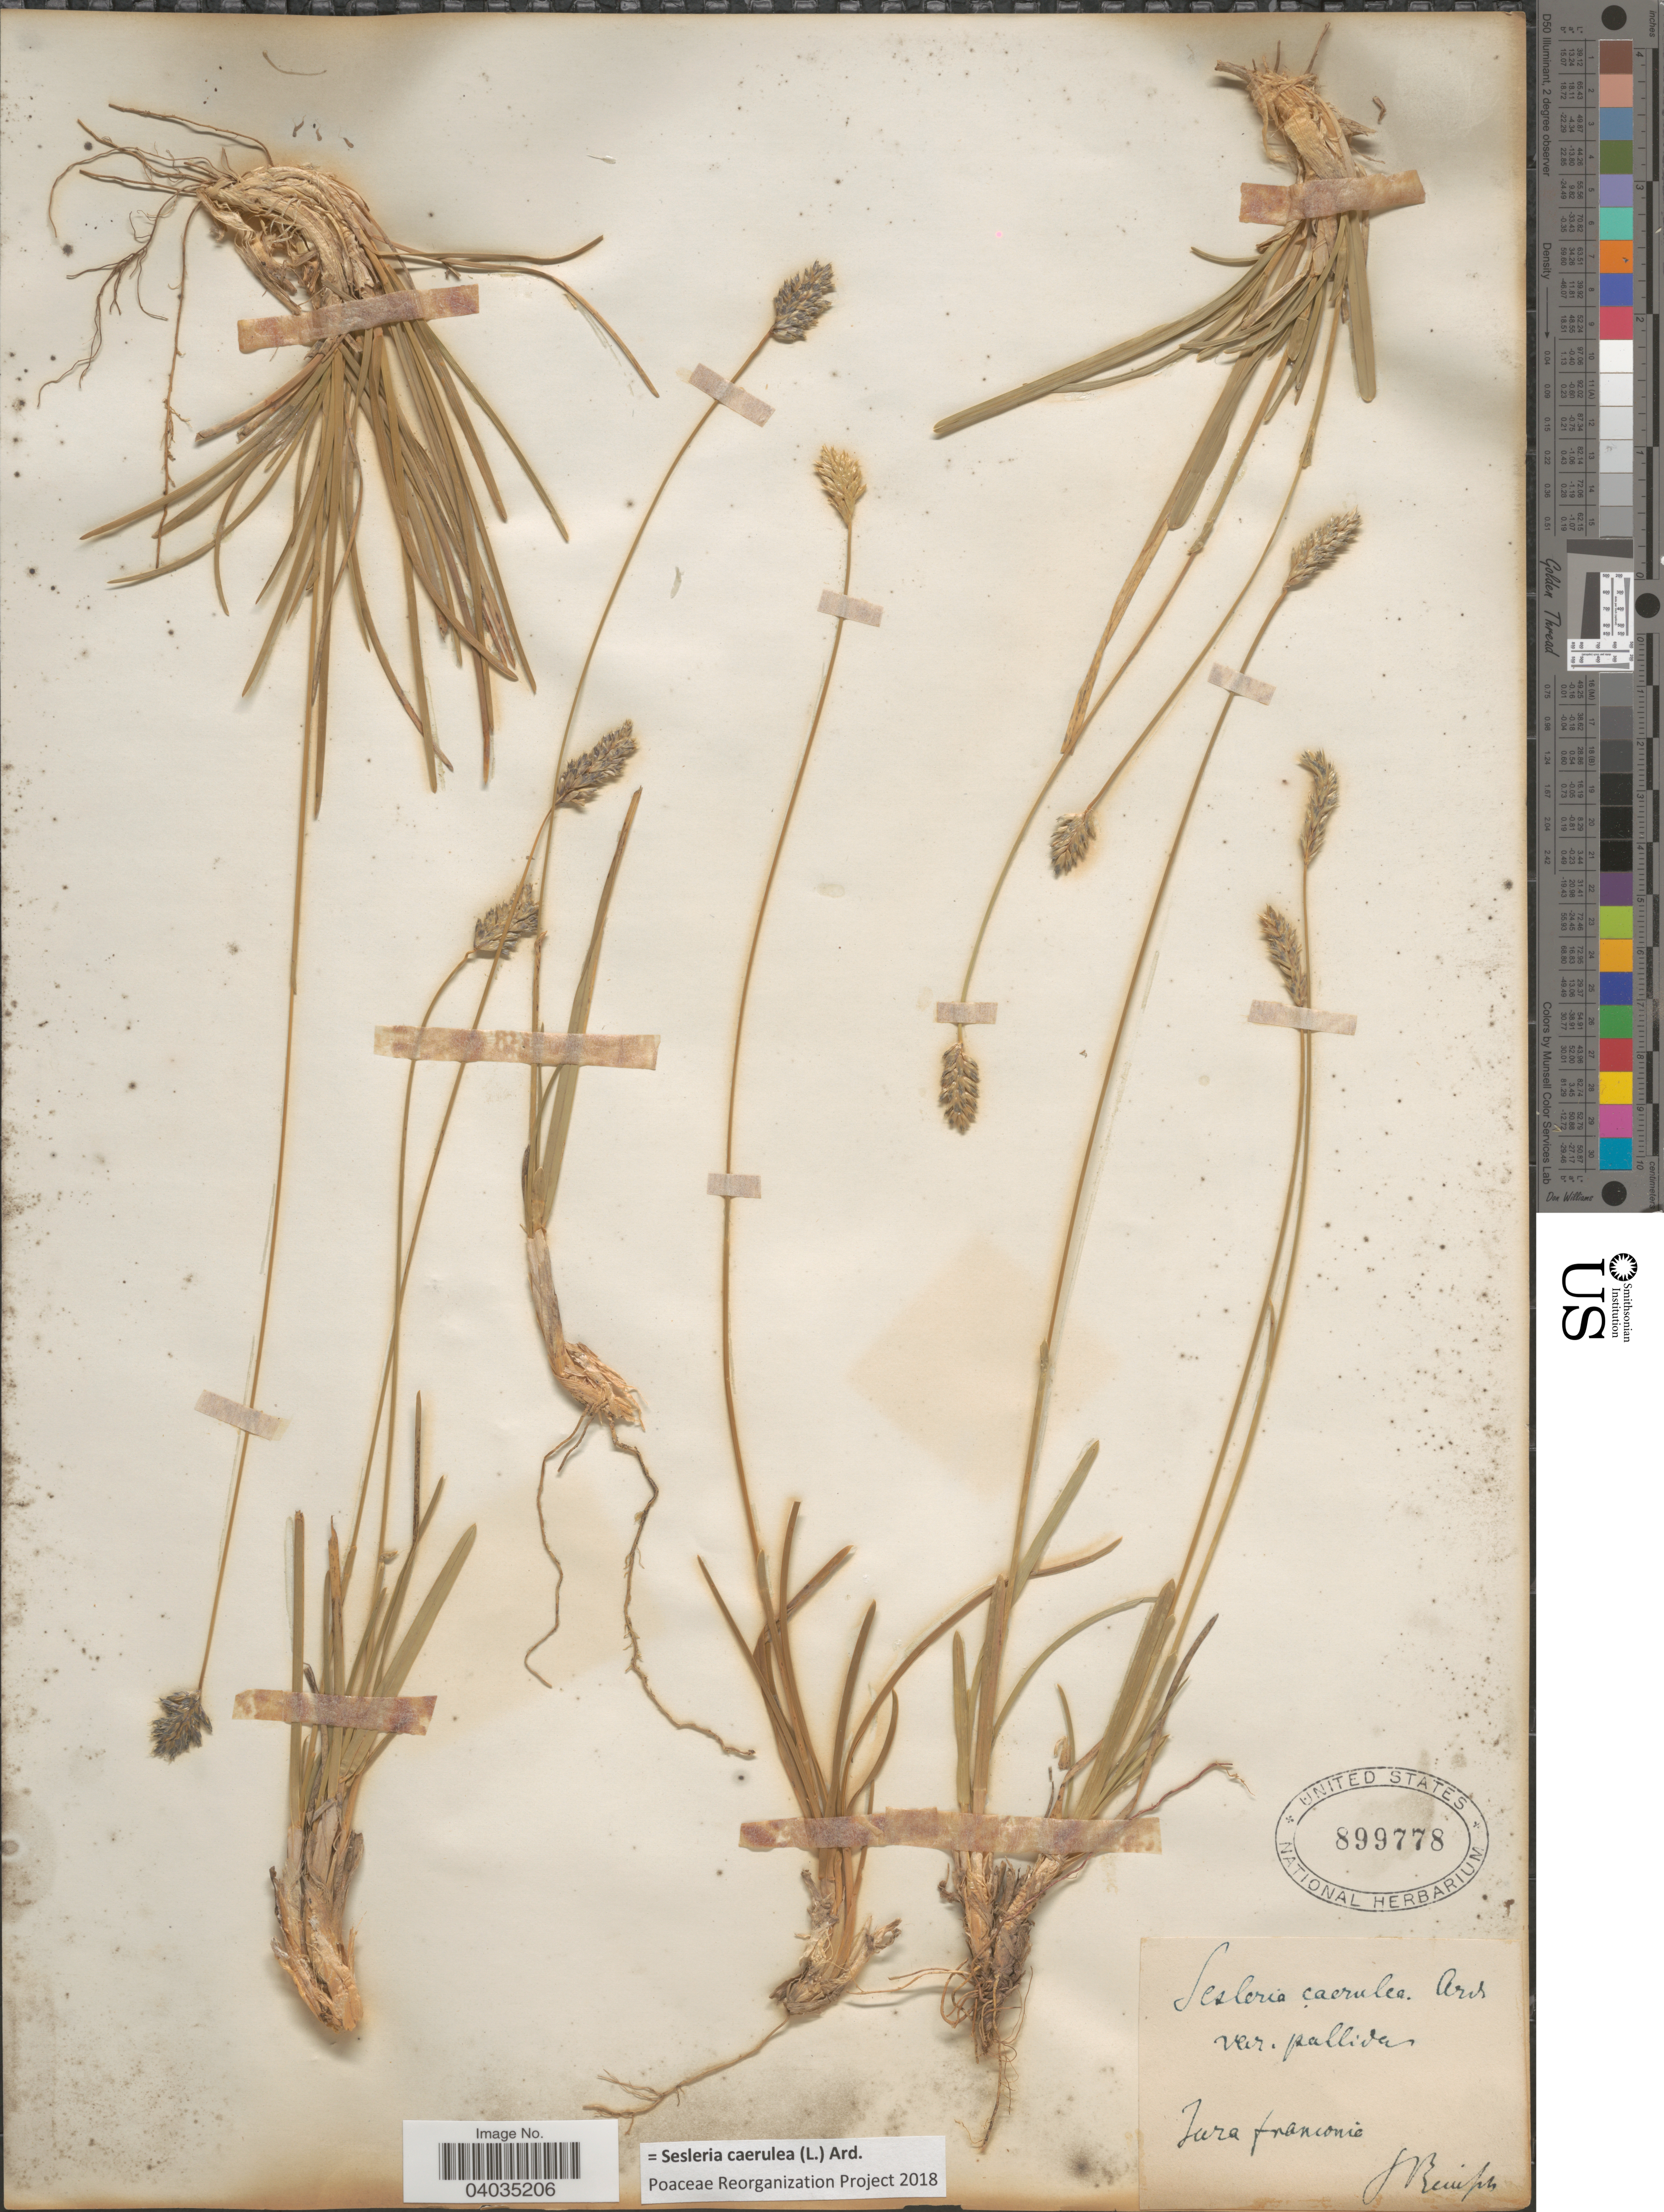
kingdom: Plantae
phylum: Tracheophyta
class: Liliopsida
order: Poales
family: Poaceae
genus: Sesleria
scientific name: Sesleria caerulea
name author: (L.) Ard.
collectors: P. Reinsch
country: Germany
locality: Jura franconia.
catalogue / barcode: US 899778